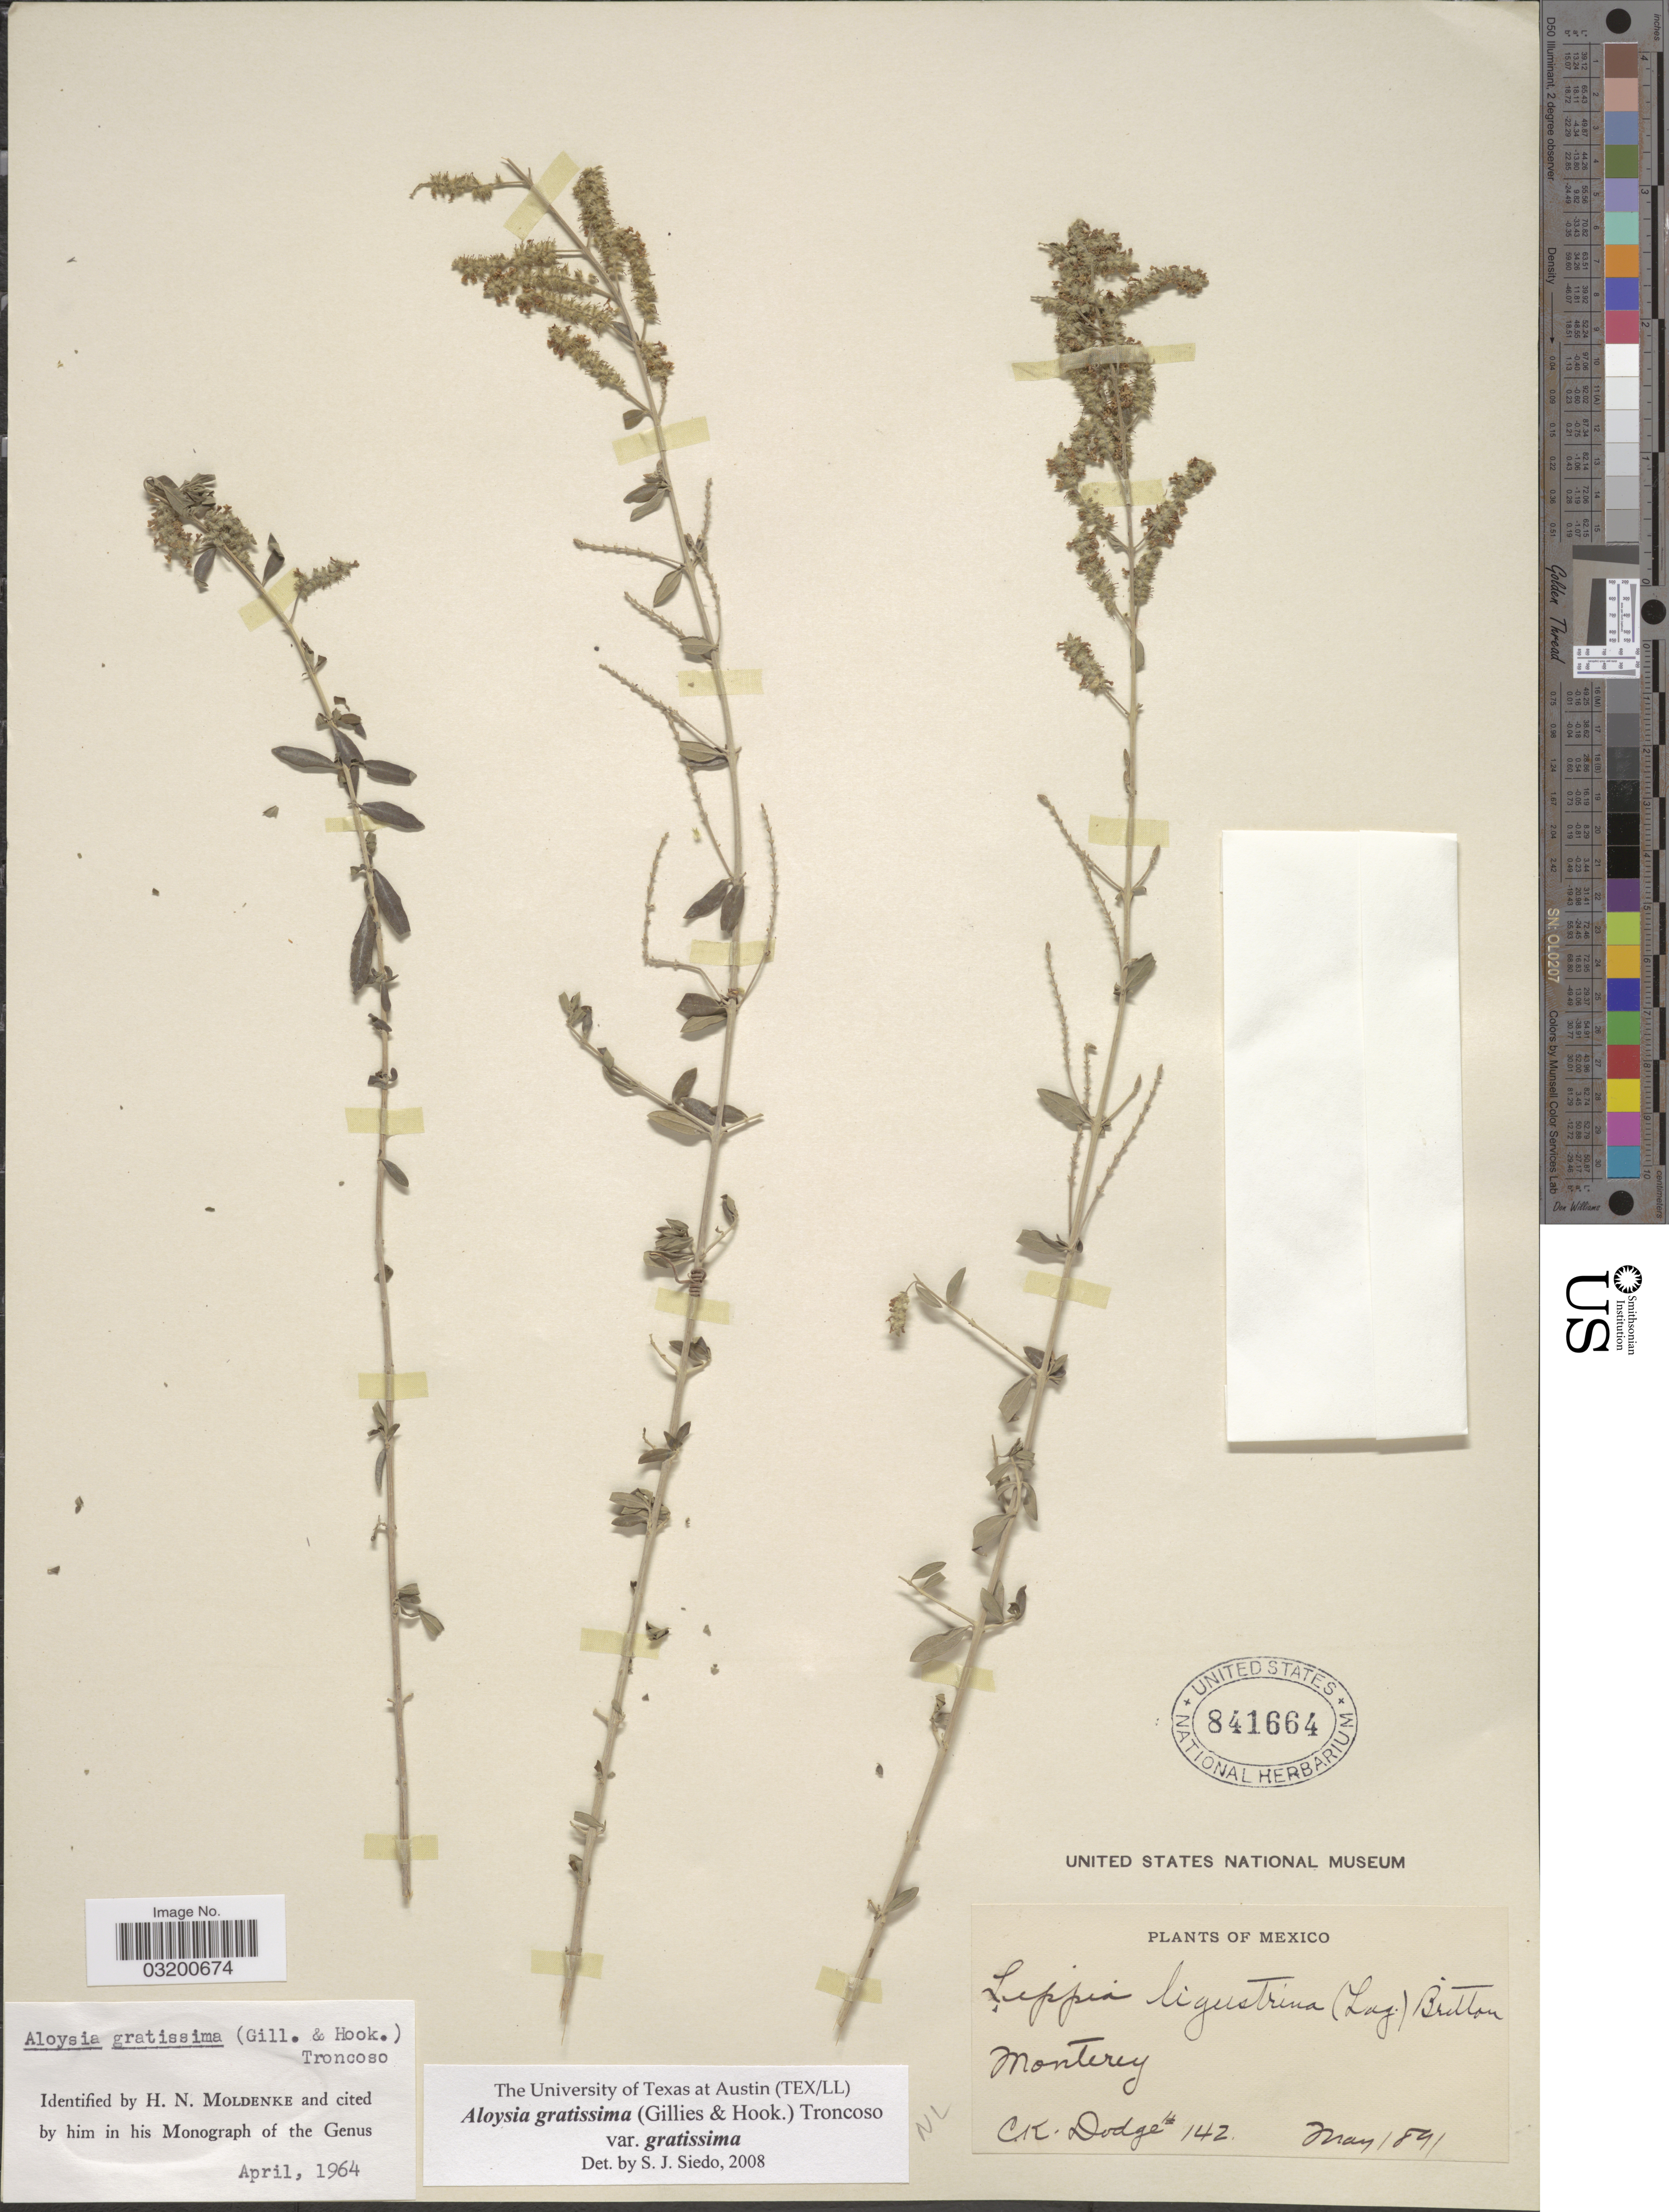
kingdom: Plantae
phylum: Tracheophyta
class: Magnoliopsida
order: Lamiales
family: Verbenaceae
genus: Aloysia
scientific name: Aloysia gratissima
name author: (Gillies & Hook.) Tronc.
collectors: C. Dodge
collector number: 142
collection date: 1891-05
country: Mexico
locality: Monterey.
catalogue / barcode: US 841664